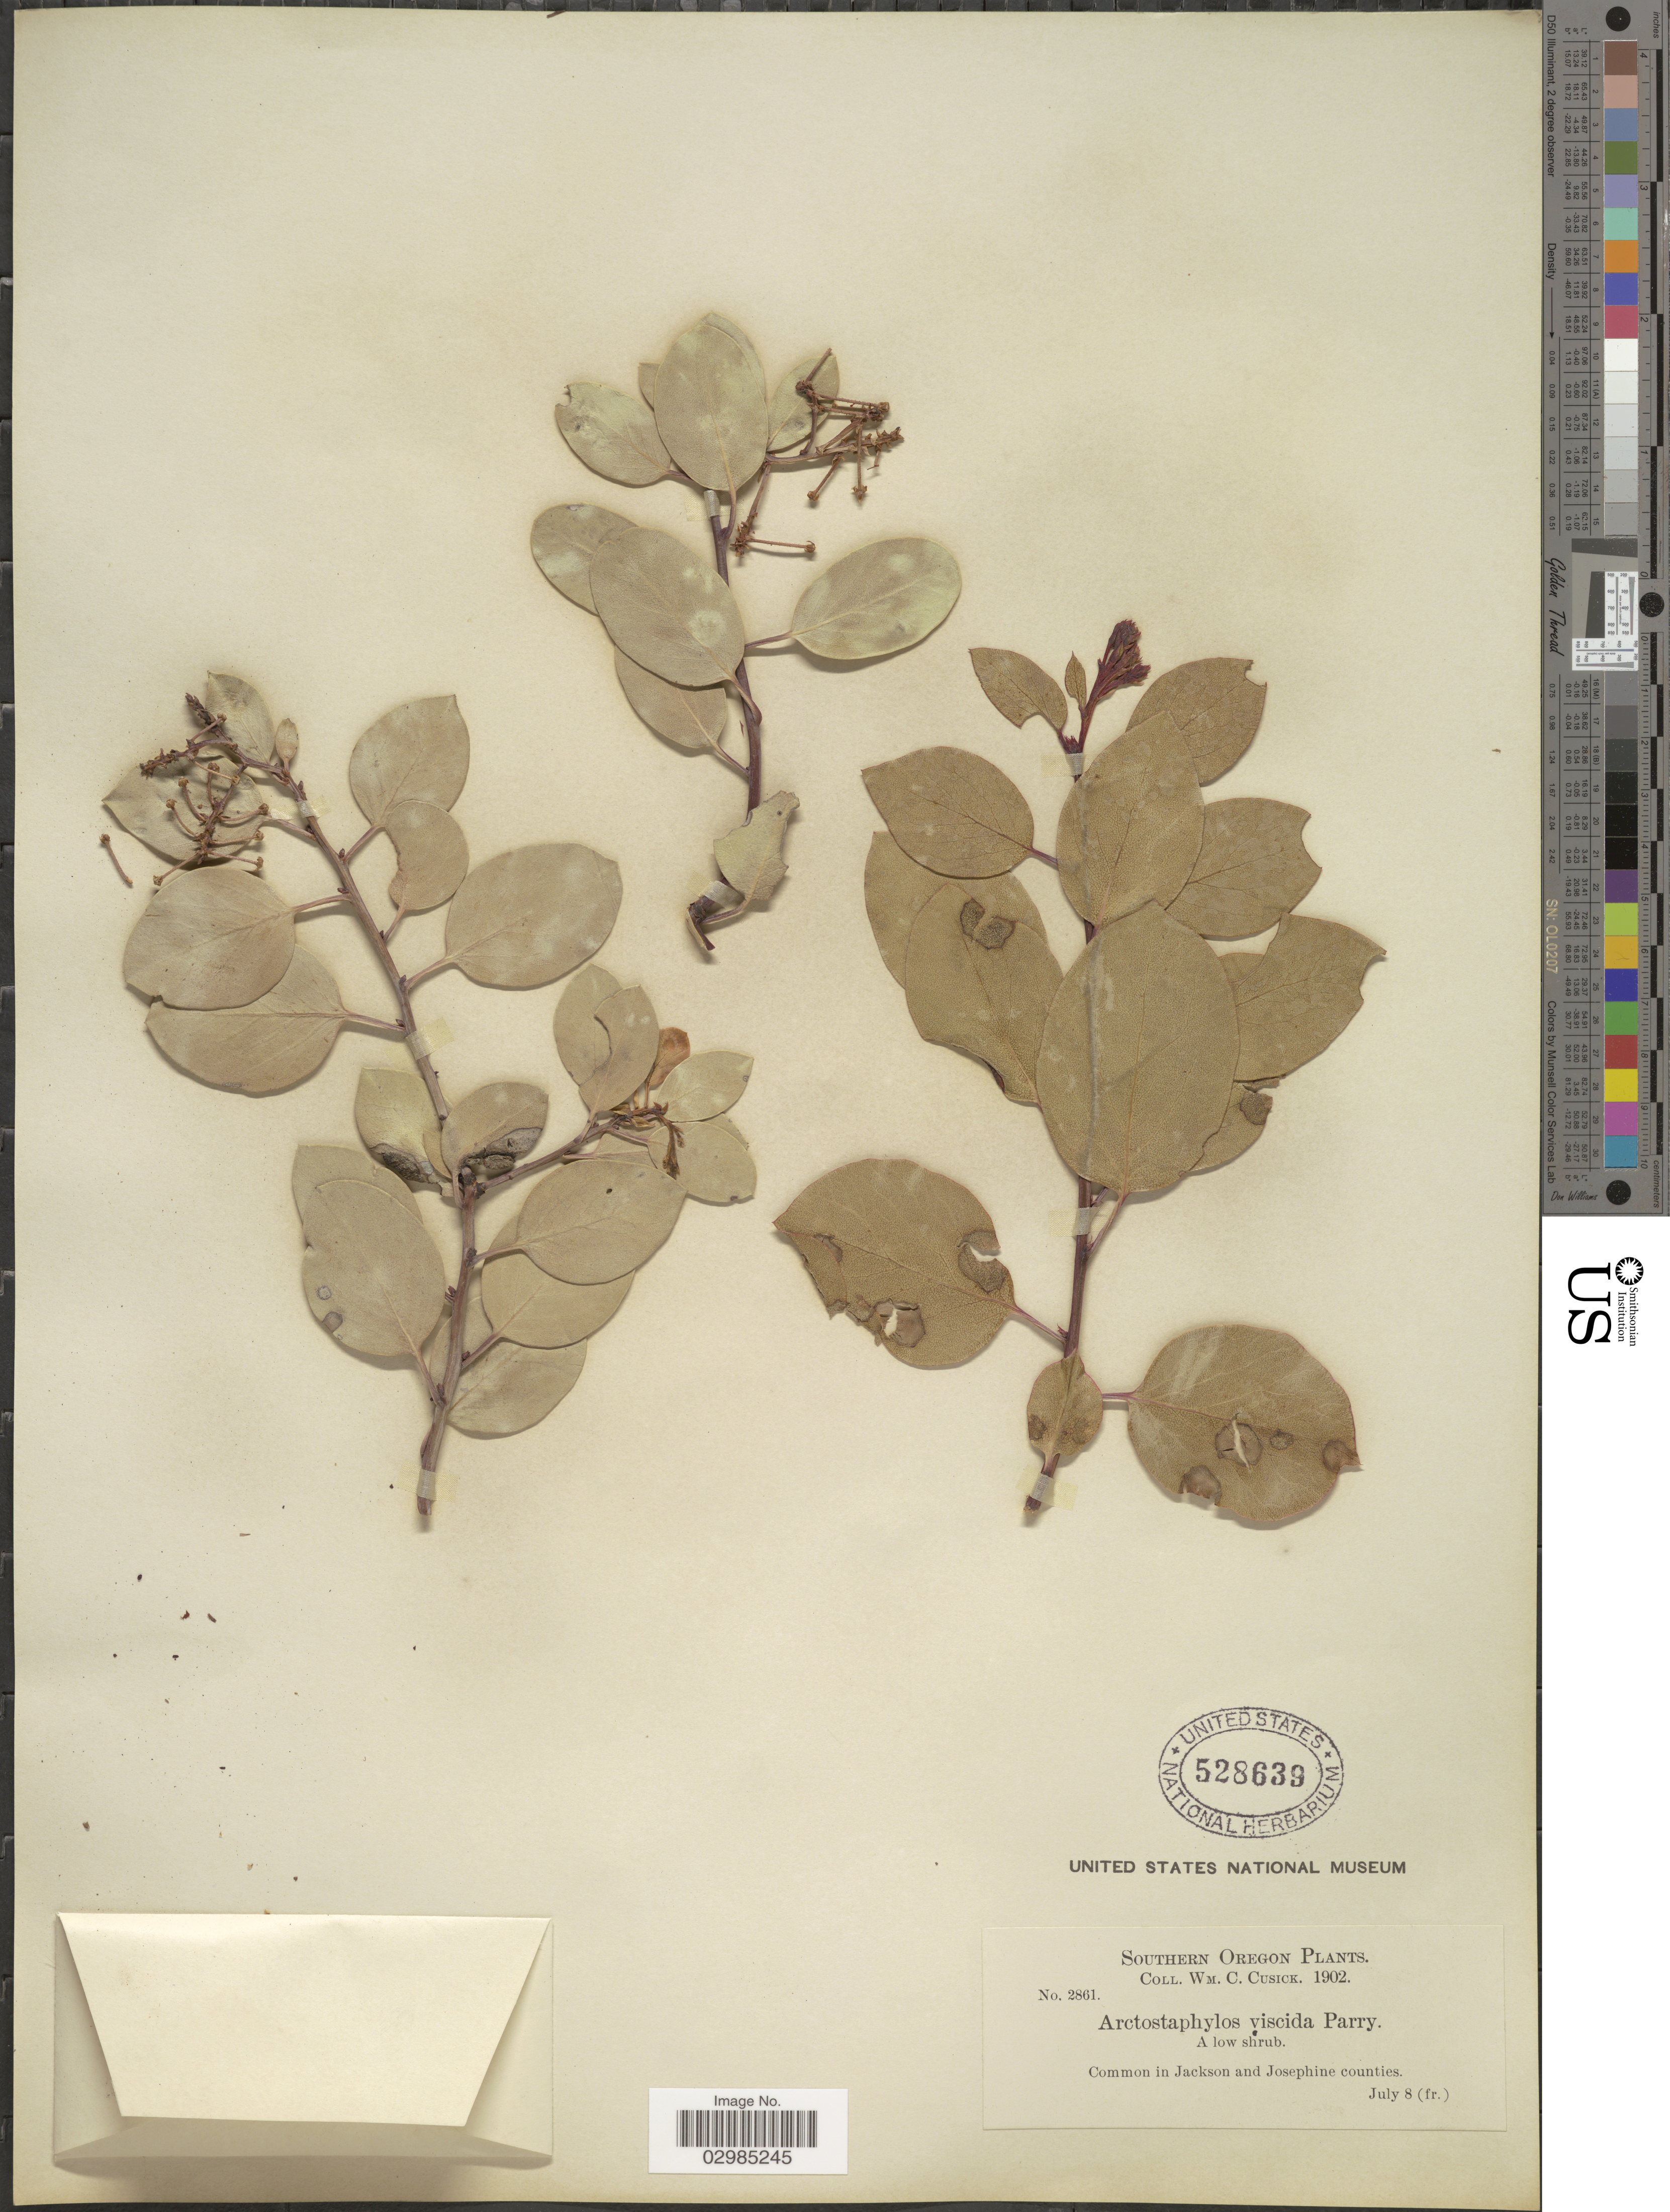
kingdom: Plantae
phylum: Tracheophyta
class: Magnoliopsida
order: Ericales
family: Ericaceae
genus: Arctostaphylos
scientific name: Arctostaphylos viscida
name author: Parry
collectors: W. C. Cusick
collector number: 2861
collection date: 1902-07-08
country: United States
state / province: Oregon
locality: Southern Oregon. Common in Jackson and Josephine counties.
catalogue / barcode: US 528639